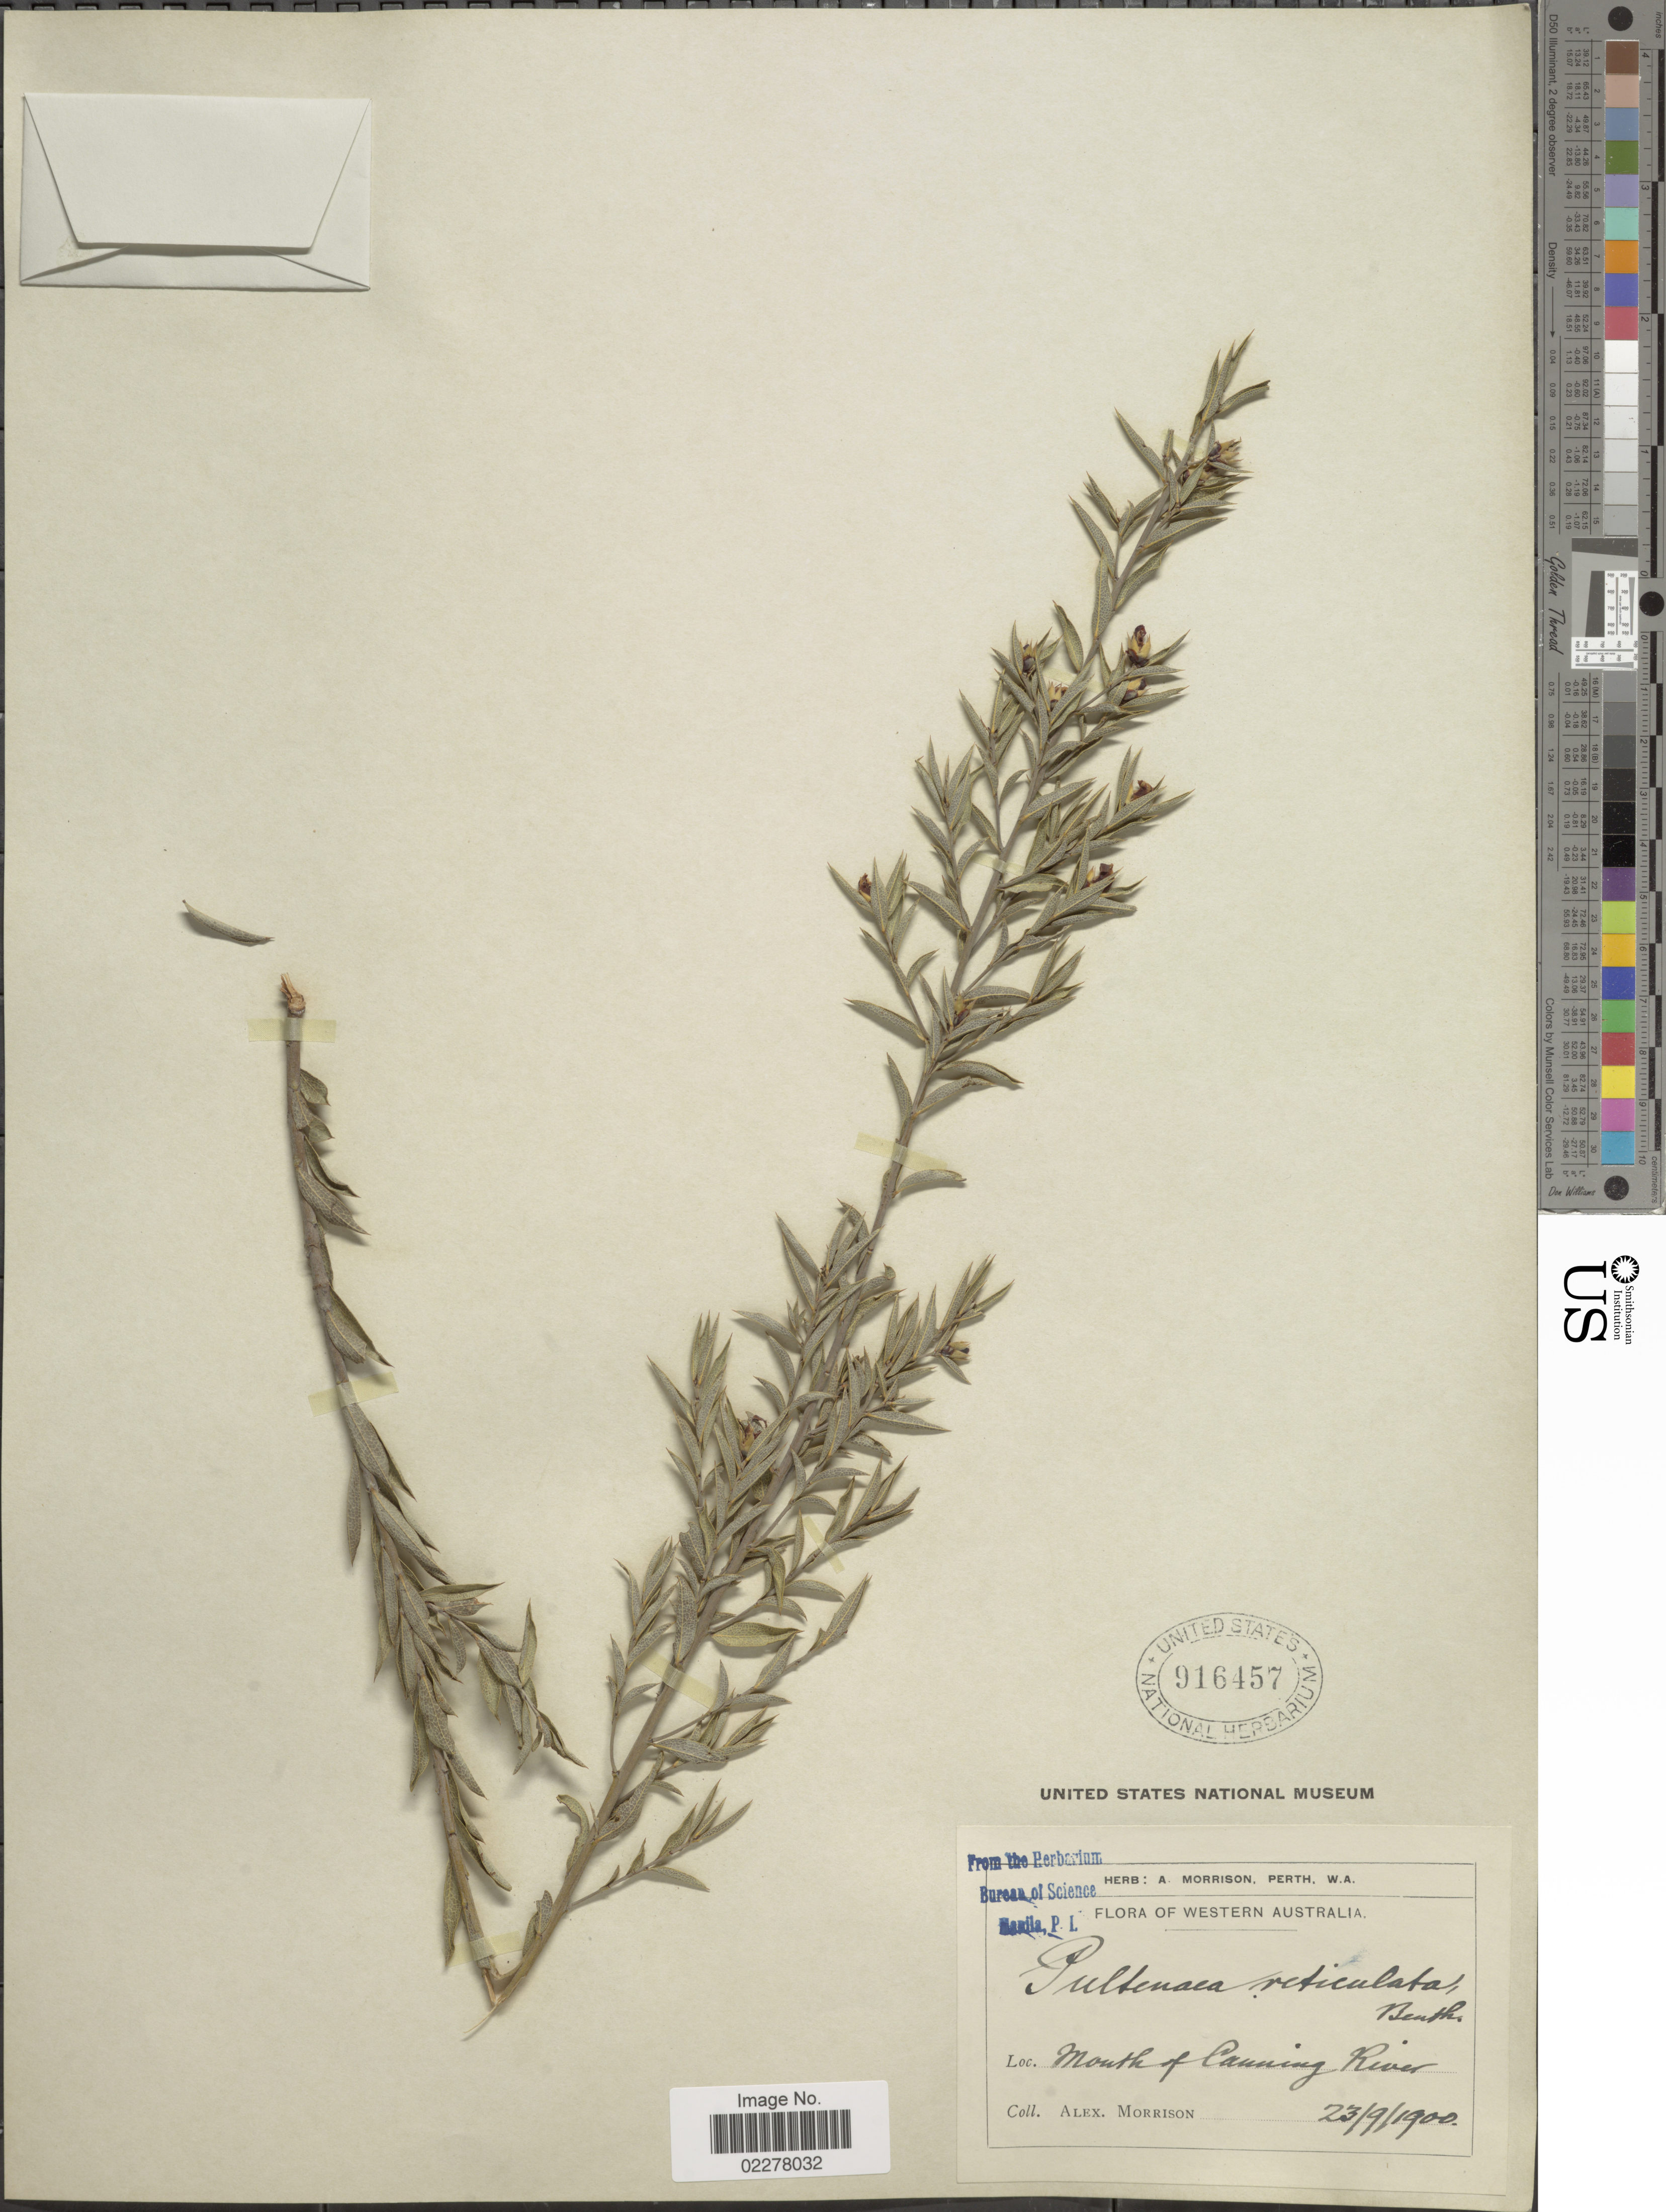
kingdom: Plantae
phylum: Tracheophyta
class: Magnoliopsida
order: Fabales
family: Fabaceae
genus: Pultenaea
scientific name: Pultenaea reticulata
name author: Benth.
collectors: A. Morrison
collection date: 1900-09-23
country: Australia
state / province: Western Australia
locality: Mouth of Canning River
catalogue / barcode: US 916457